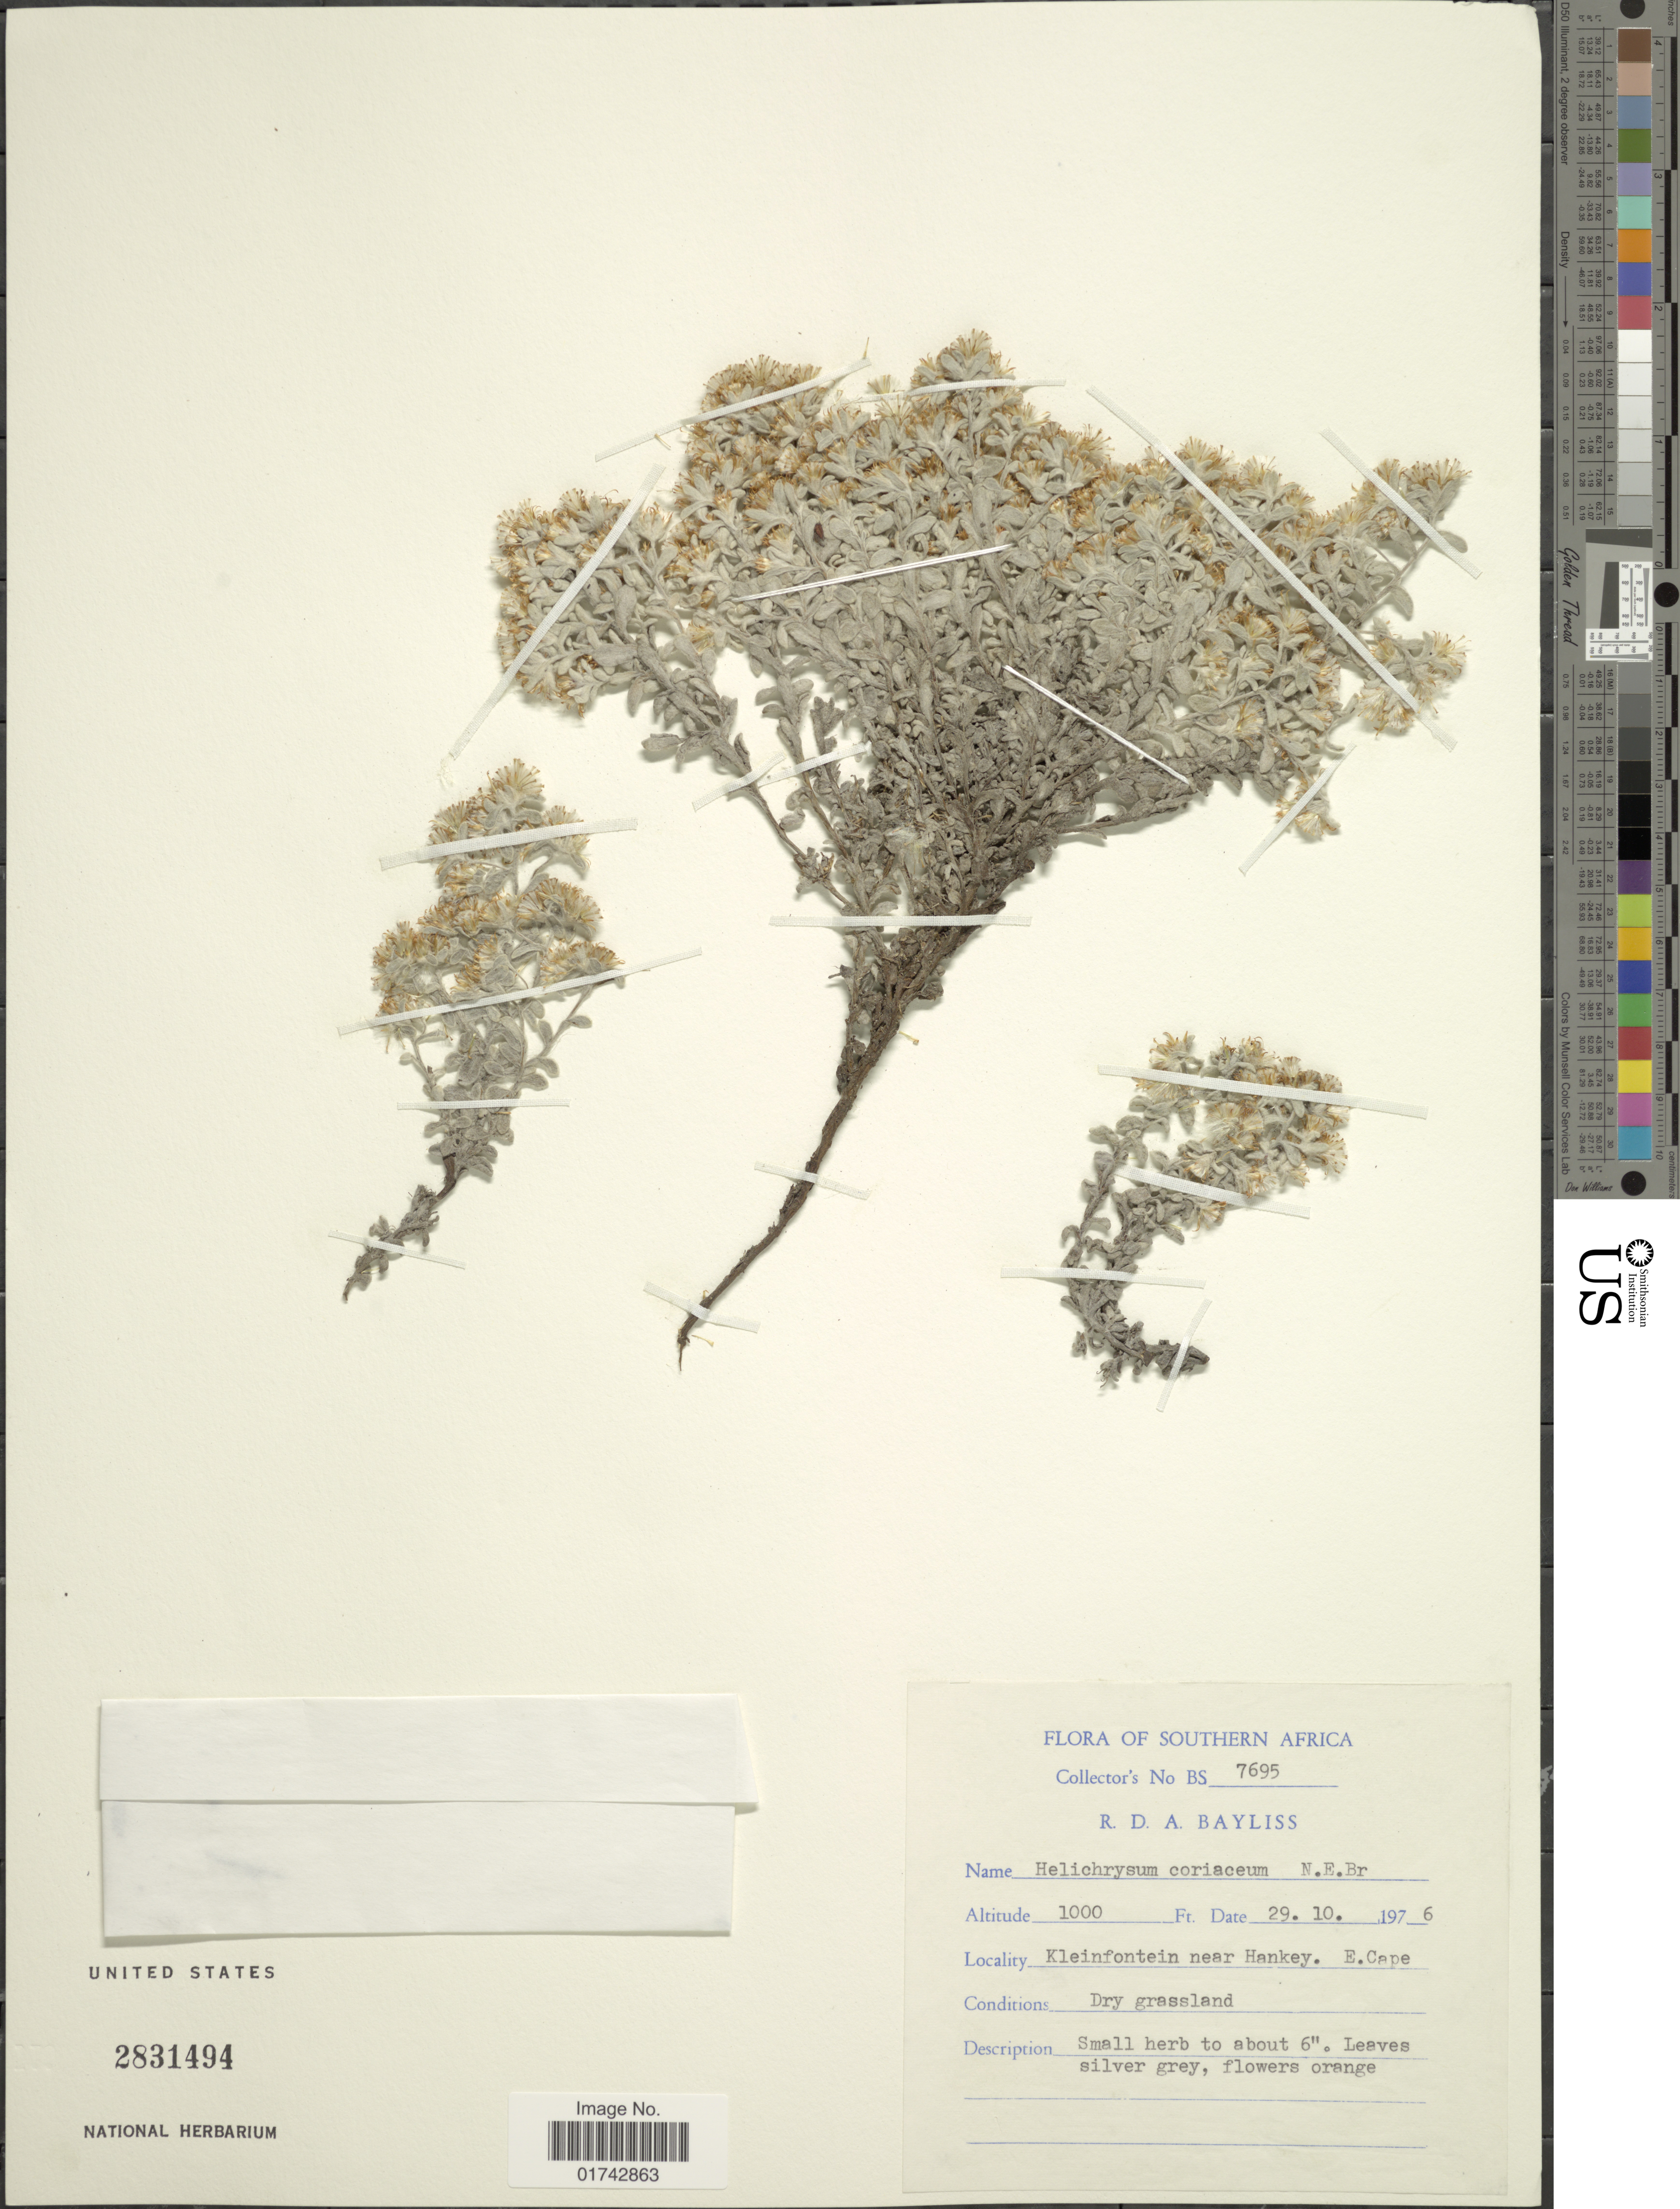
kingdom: Plantae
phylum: Tracheophyta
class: Magnoliopsida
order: Asterales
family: Asteraceae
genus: Helichrysum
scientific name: Helichrysum coriaceum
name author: Harv.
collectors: R. Bayliss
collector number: BS 7695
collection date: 1976-10-29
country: South Africa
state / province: Eastern Cape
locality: Southern Africa. Kleinfontein near Hankey.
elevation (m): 305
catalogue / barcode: US 2831494